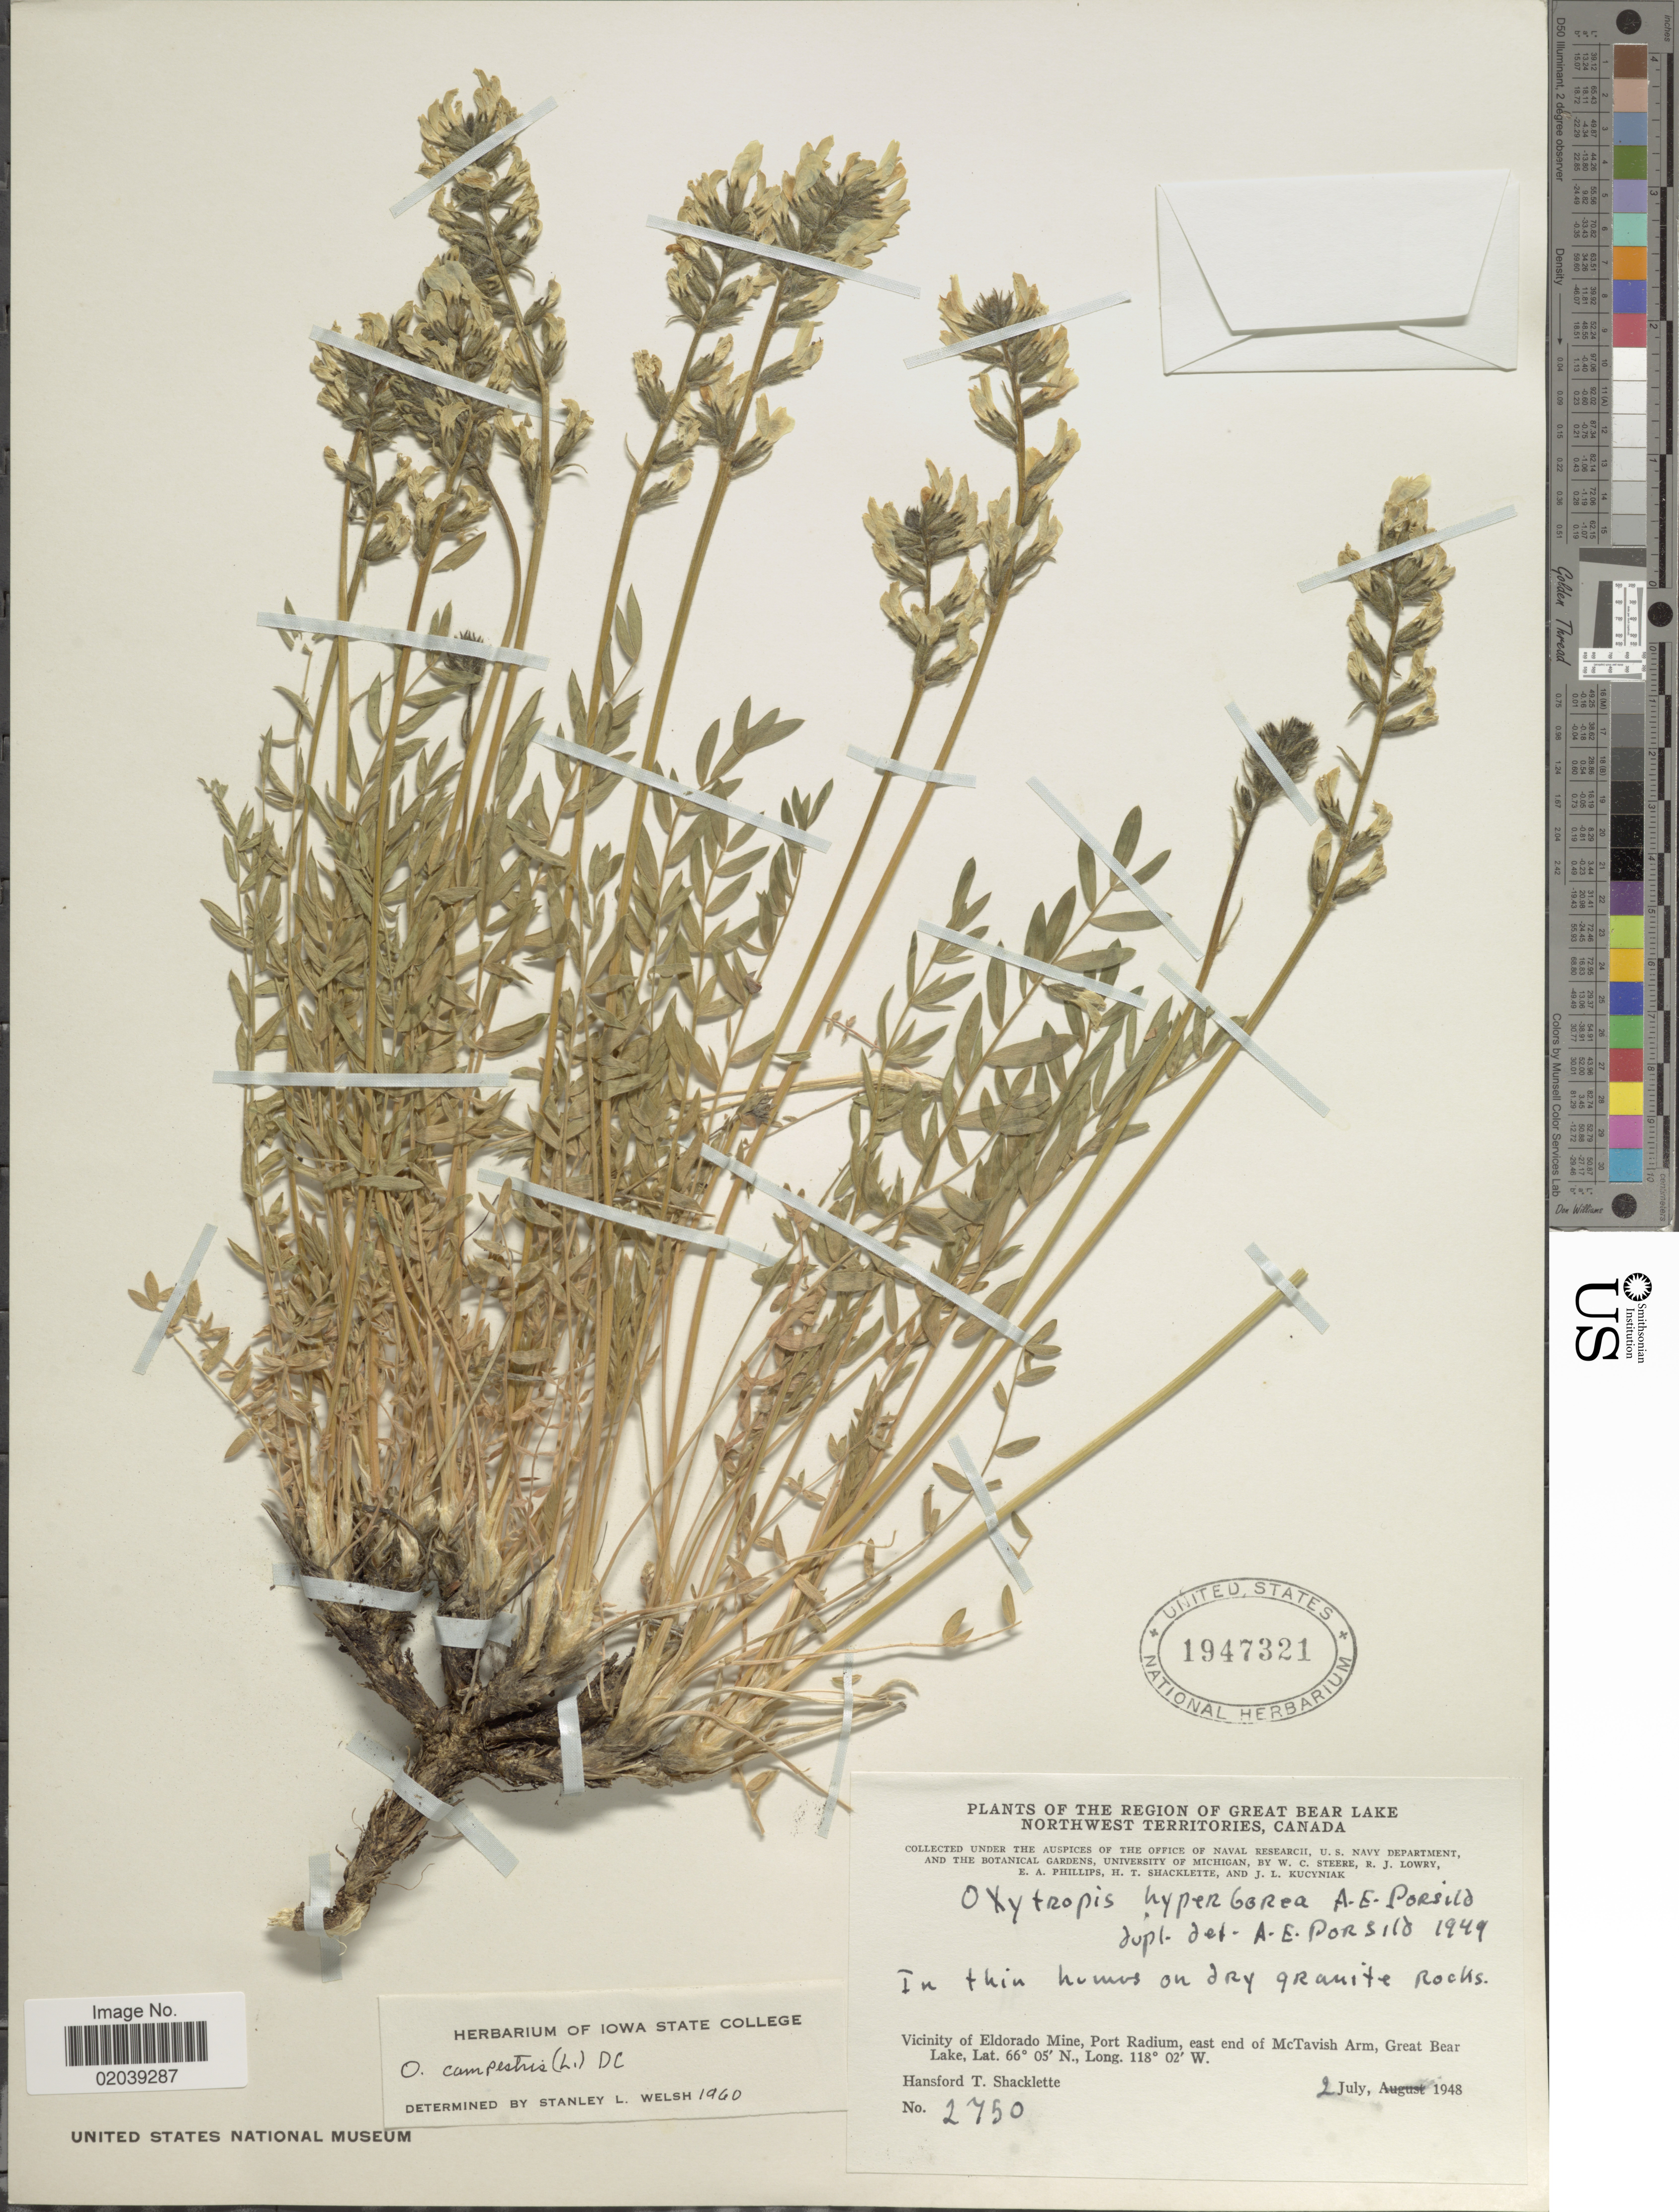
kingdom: Plantae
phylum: Tracheophyta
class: Magnoliopsida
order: Fabales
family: Fabaceae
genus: Oxytropis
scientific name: Oxytropis campestris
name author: (L.) DC.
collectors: W. C. Steere, R. Lowry, E. Phillips, H. Shacklette & J. Kucyniak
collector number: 2750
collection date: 1948-07-02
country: Canada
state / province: Northwest Territories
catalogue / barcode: US 1947321